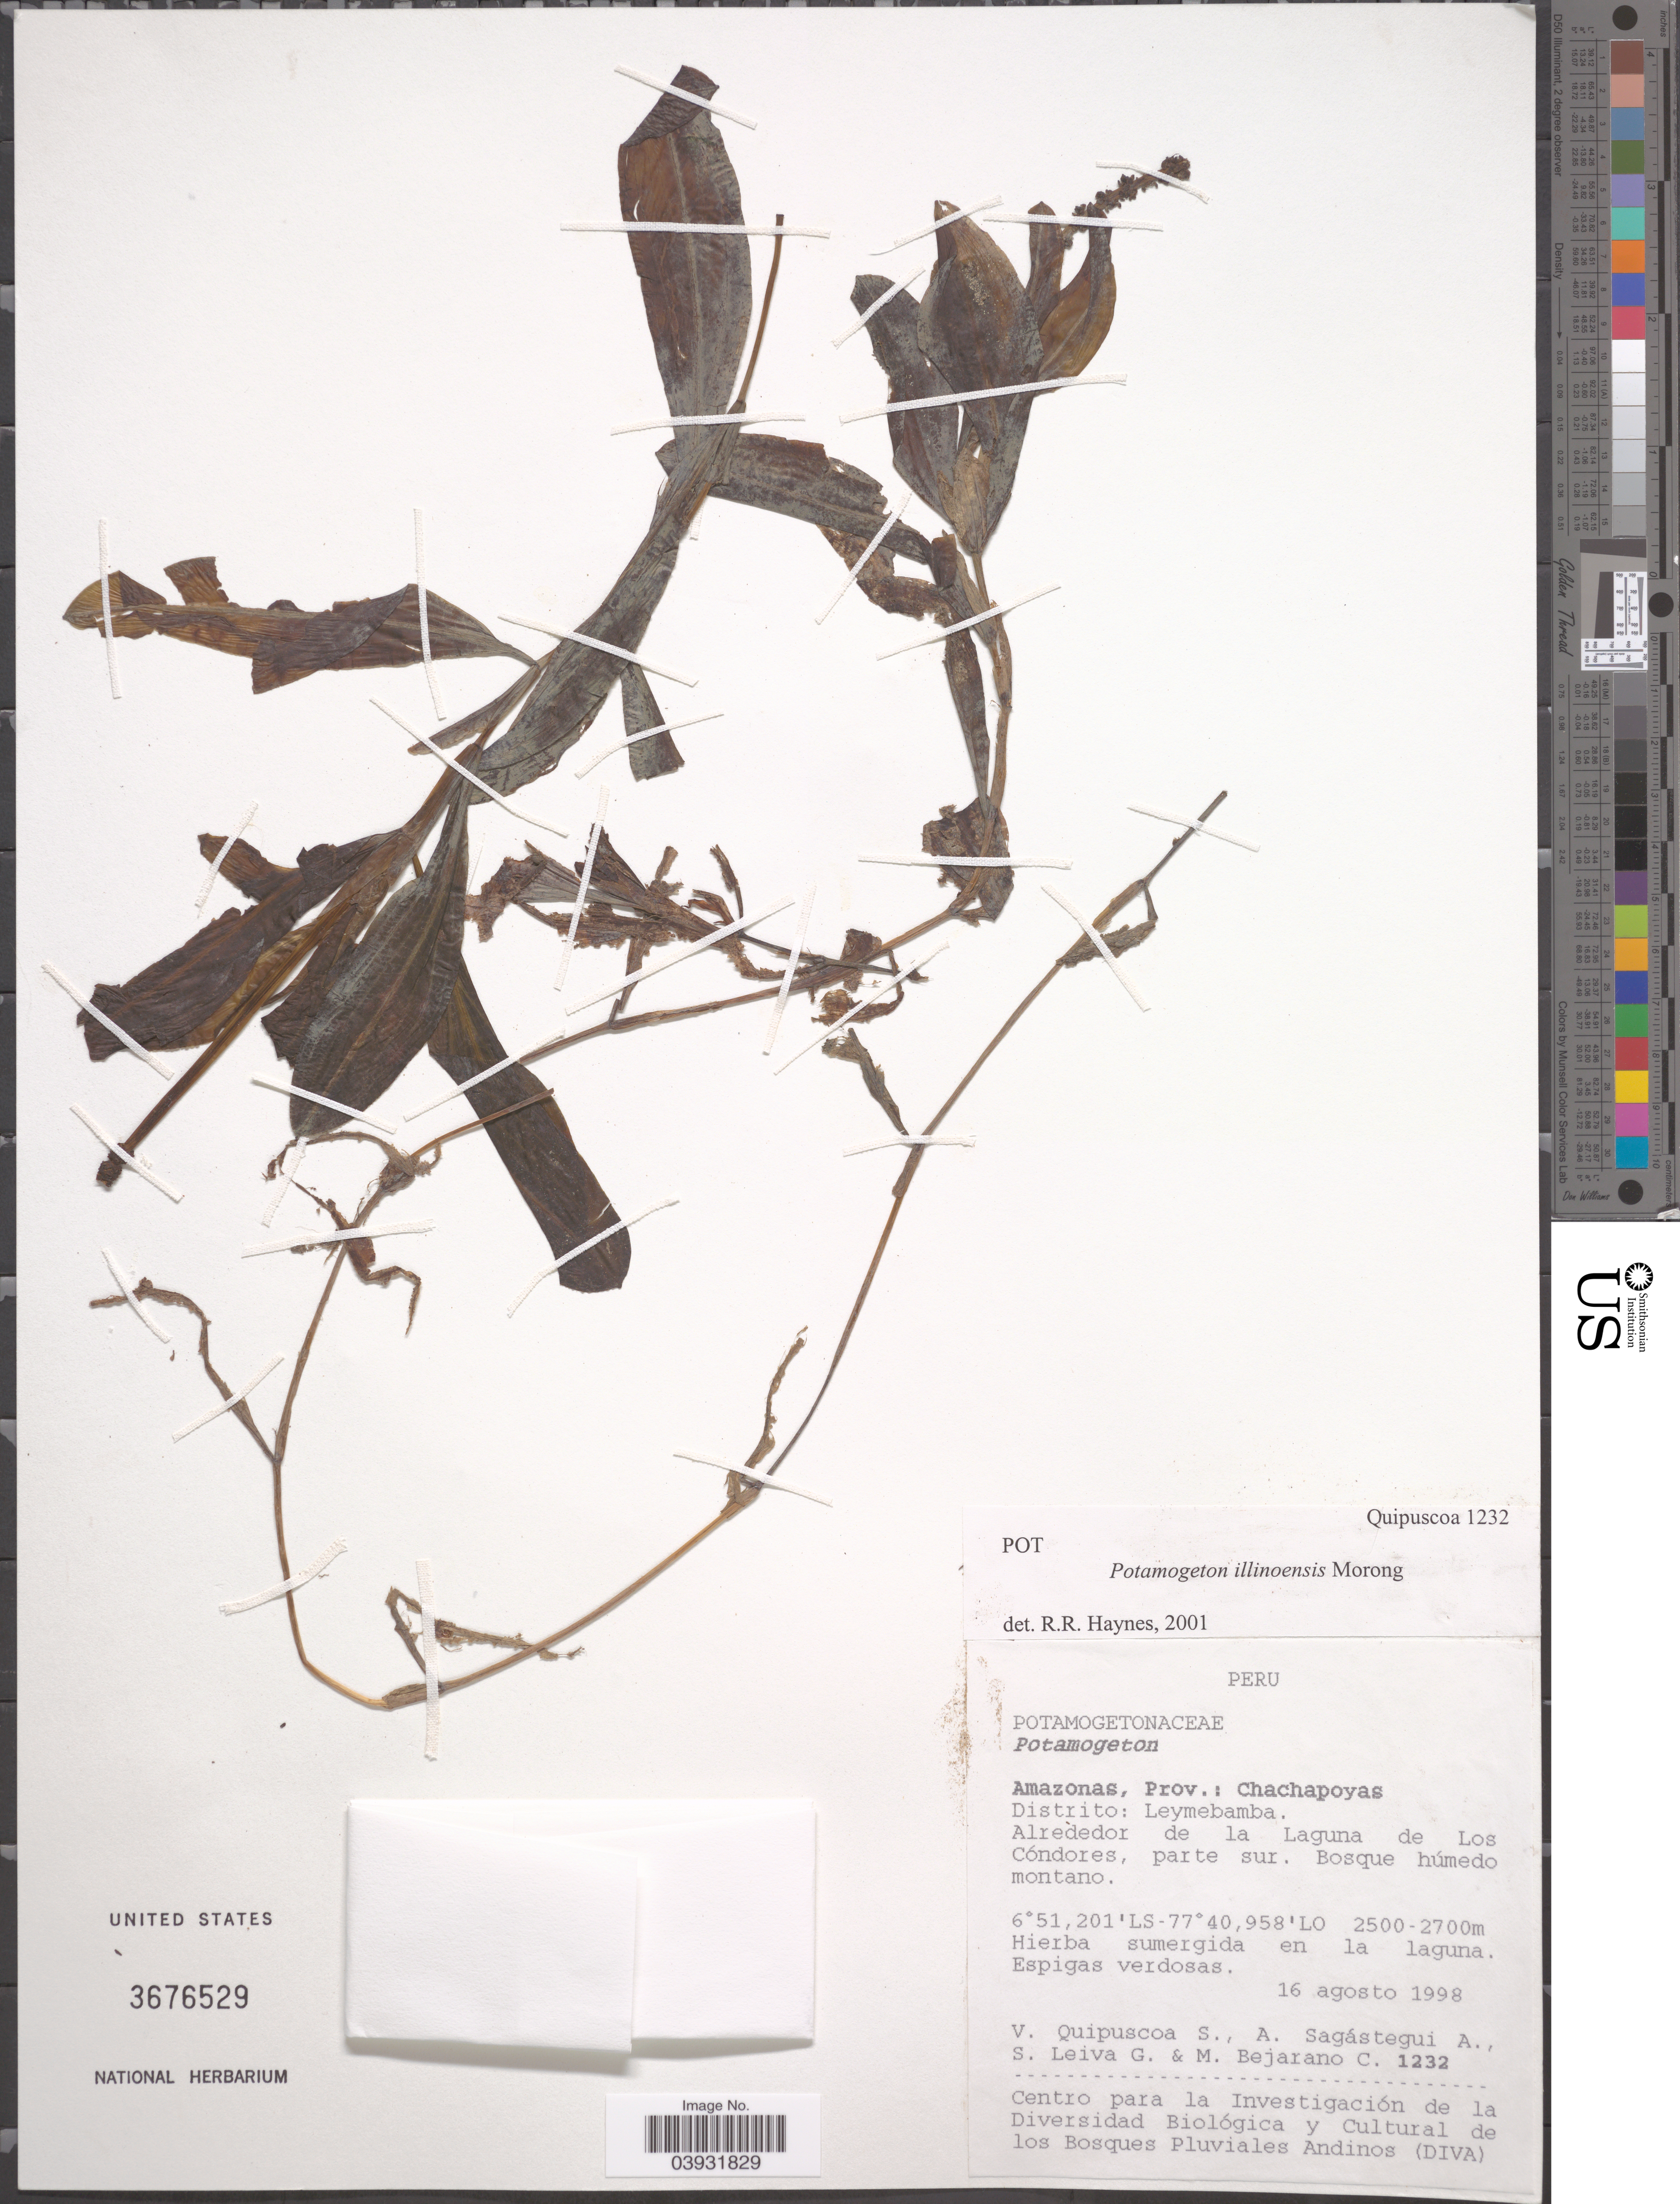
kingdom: Plantae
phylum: Tracheophyta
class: Liliopsida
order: Alismatales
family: Potamogetonaceae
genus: Potamogeton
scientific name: Potamogeton illinoensis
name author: Morong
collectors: V. Quipuscoa S., A. Sagástegui A., S. Leiva G. & M. Bejarano C.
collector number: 1232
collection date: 1998-08-16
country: Peru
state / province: Amazonas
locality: Prov.: Chachapoyas. Distrito: Leymebamba. Alrededor de la Laguna de Los Cóndores, parte sur.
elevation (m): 2500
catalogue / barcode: US 3676529